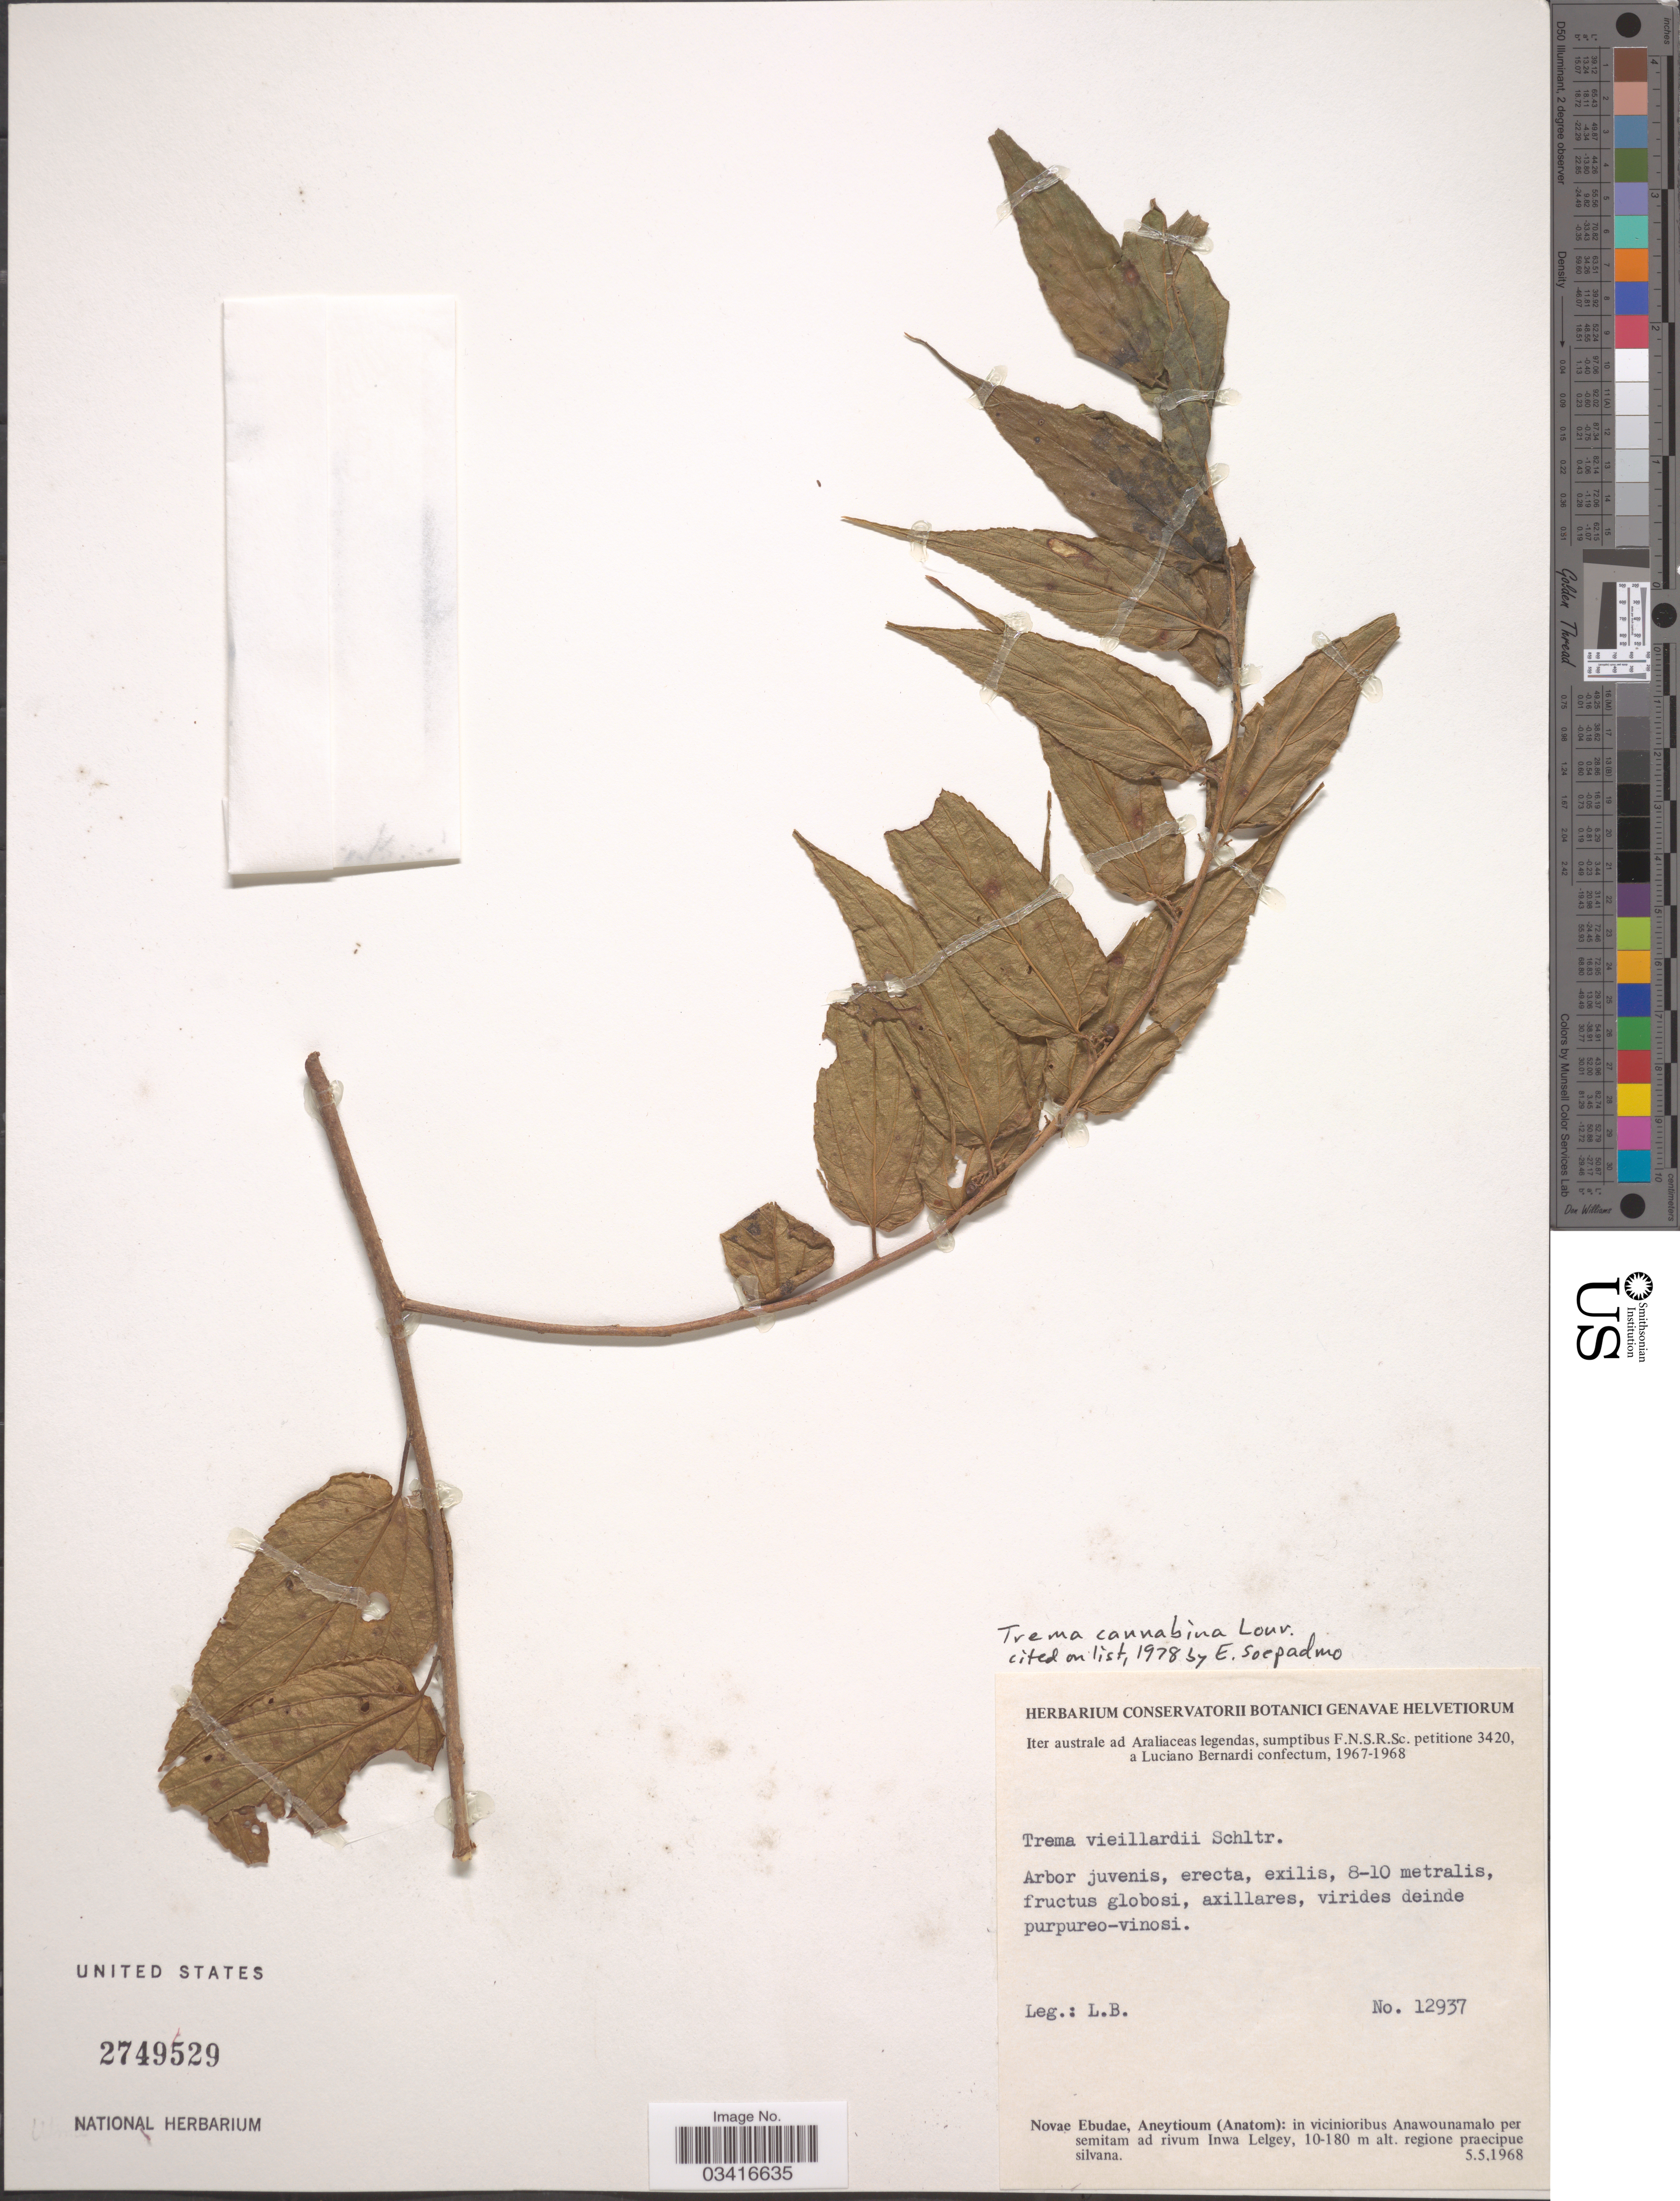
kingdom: Plantae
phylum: Tracheophyta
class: Magnoliopsida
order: Rosales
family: Cannabaceae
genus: Trema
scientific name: Trema cannabina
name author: Lour.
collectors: L. Bernardi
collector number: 12937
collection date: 1968-05-05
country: Vanuatu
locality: Novae Ebudae, Aneytioum (Anatom): in vicinioribus Anawounamalo per semitam ad rivum Inwa Lelgey, regione praecipue silvana.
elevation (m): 10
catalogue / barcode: US 2749529